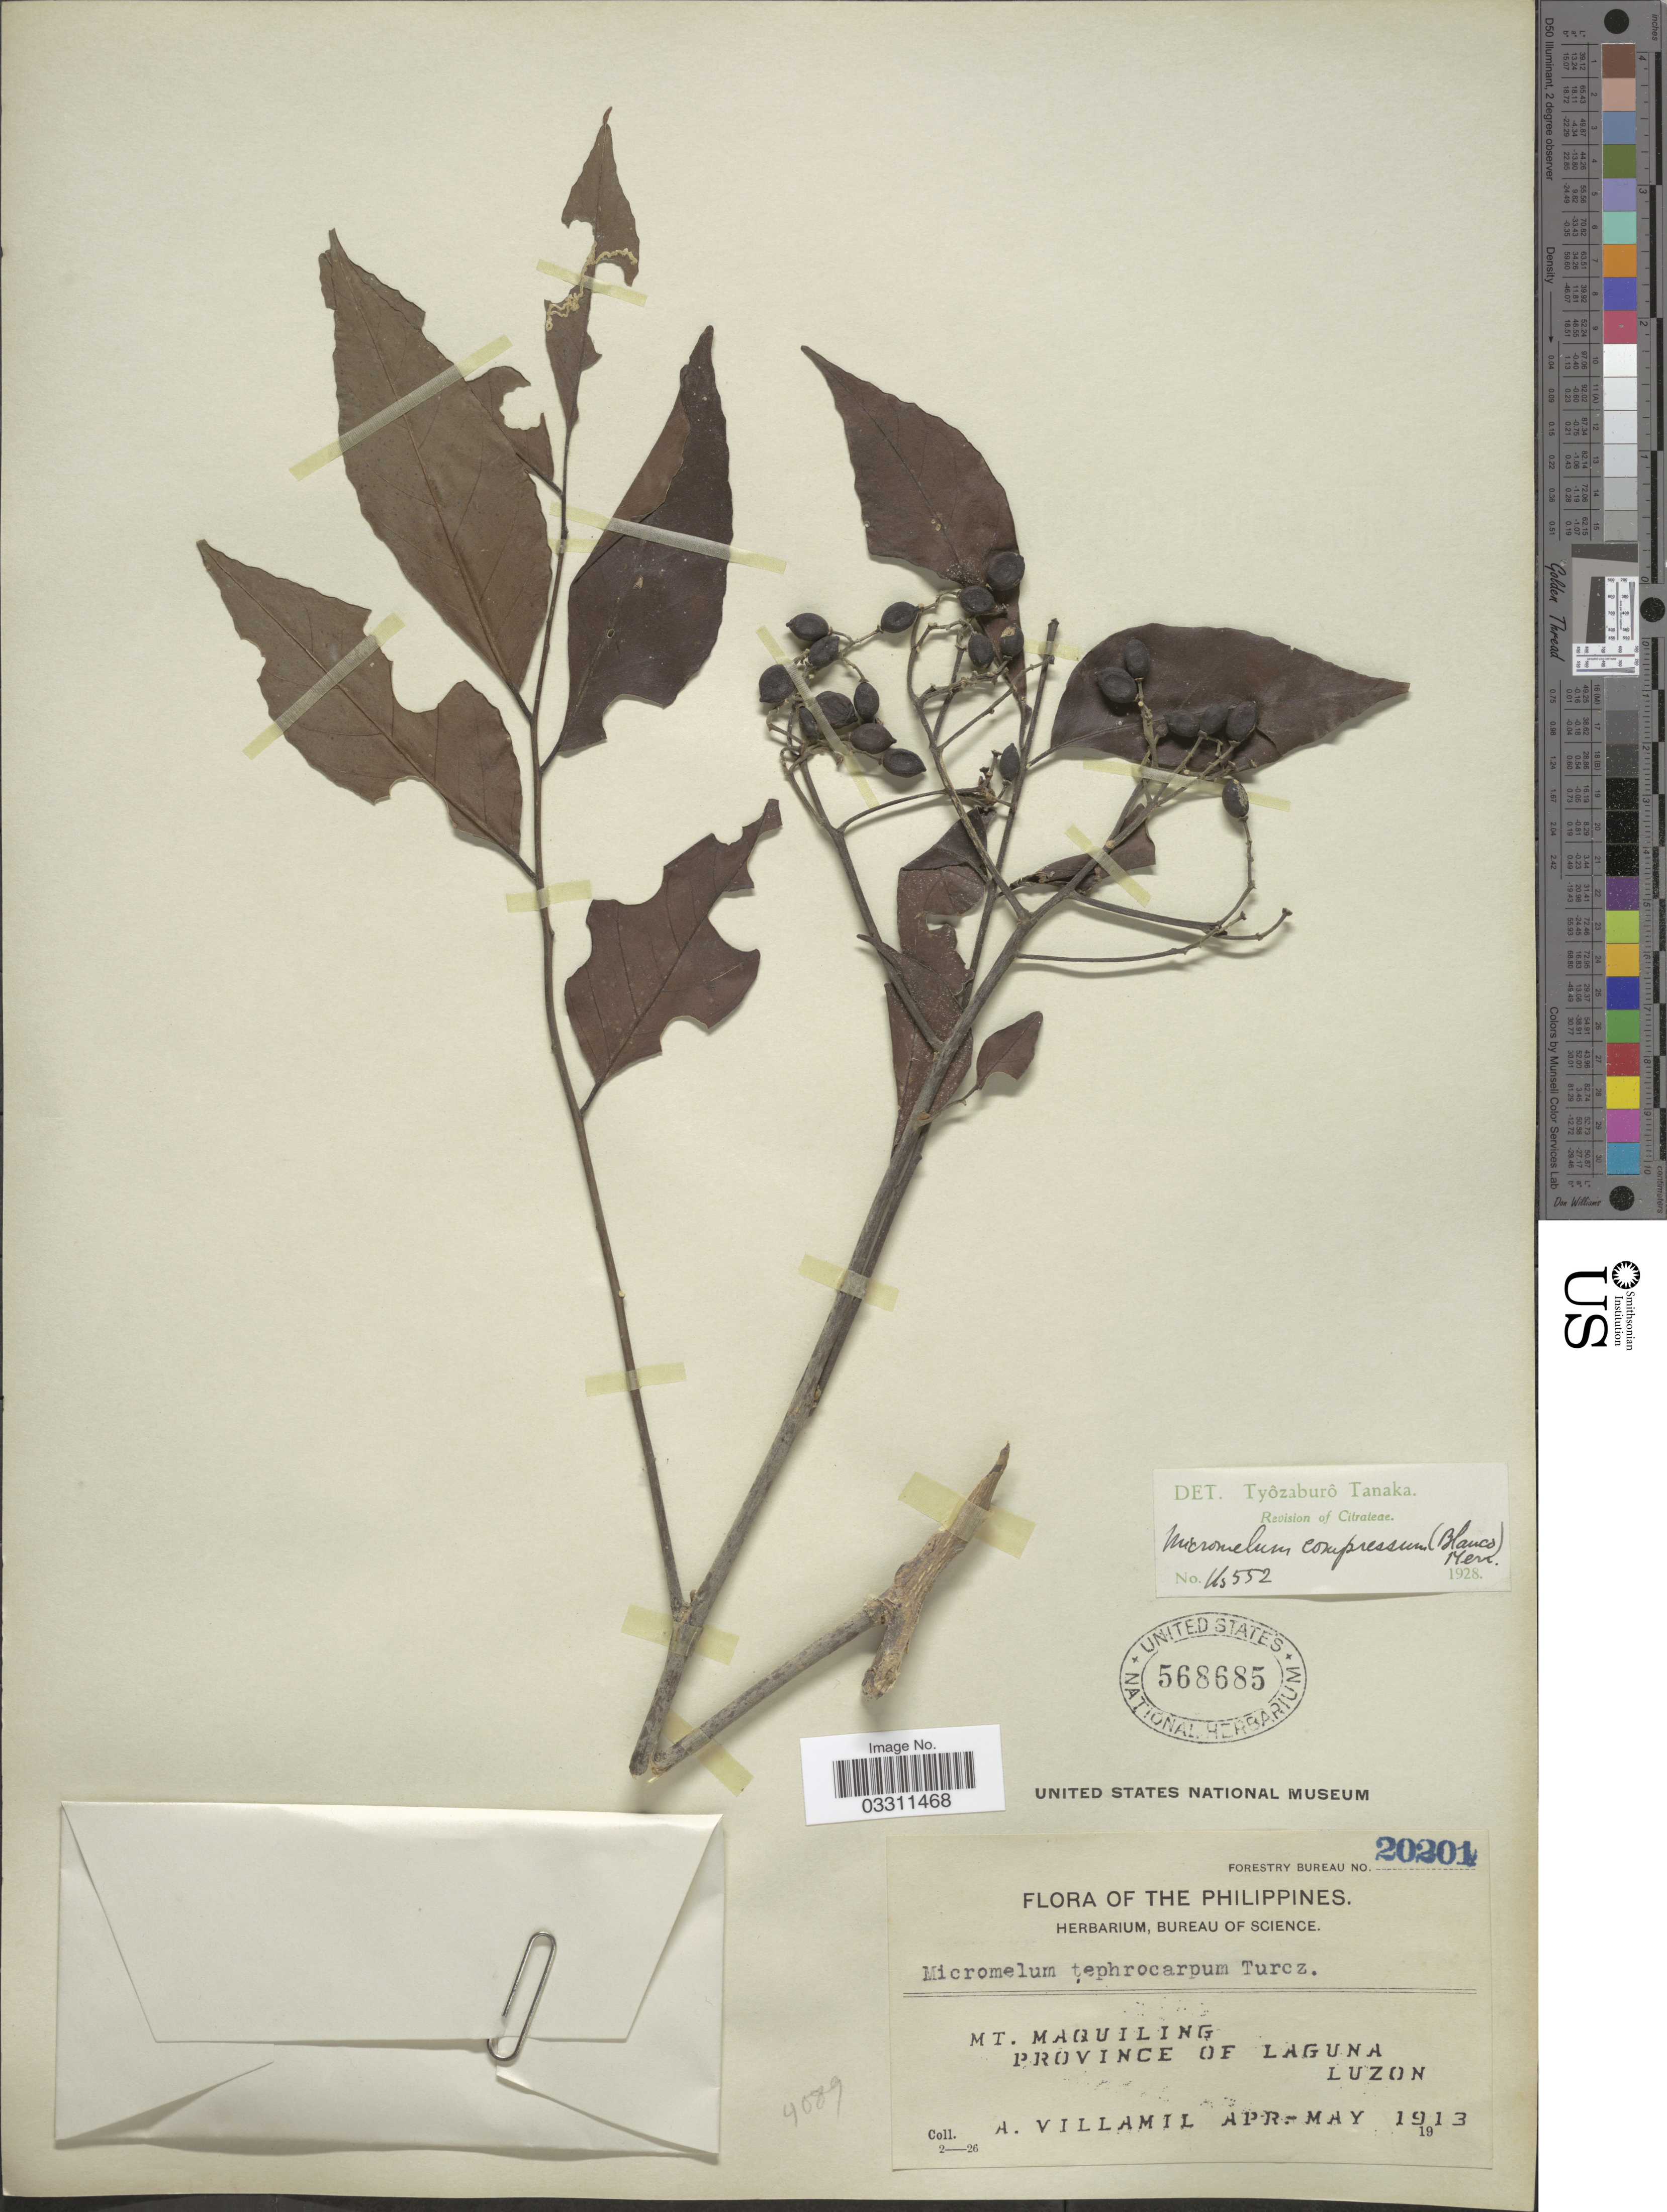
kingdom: Plantae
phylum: Tracheophyta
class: Magnoliopsida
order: Sapindales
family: Rutaceae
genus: Micromelum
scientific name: Micromelum compressum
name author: (Blanco) Merr.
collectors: A. Villamil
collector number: Forestry Bureau 20201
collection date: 1913-04/1913-05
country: Philippines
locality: Mt. Maquiling, Province of Laguna, Luzon.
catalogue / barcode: US 568685